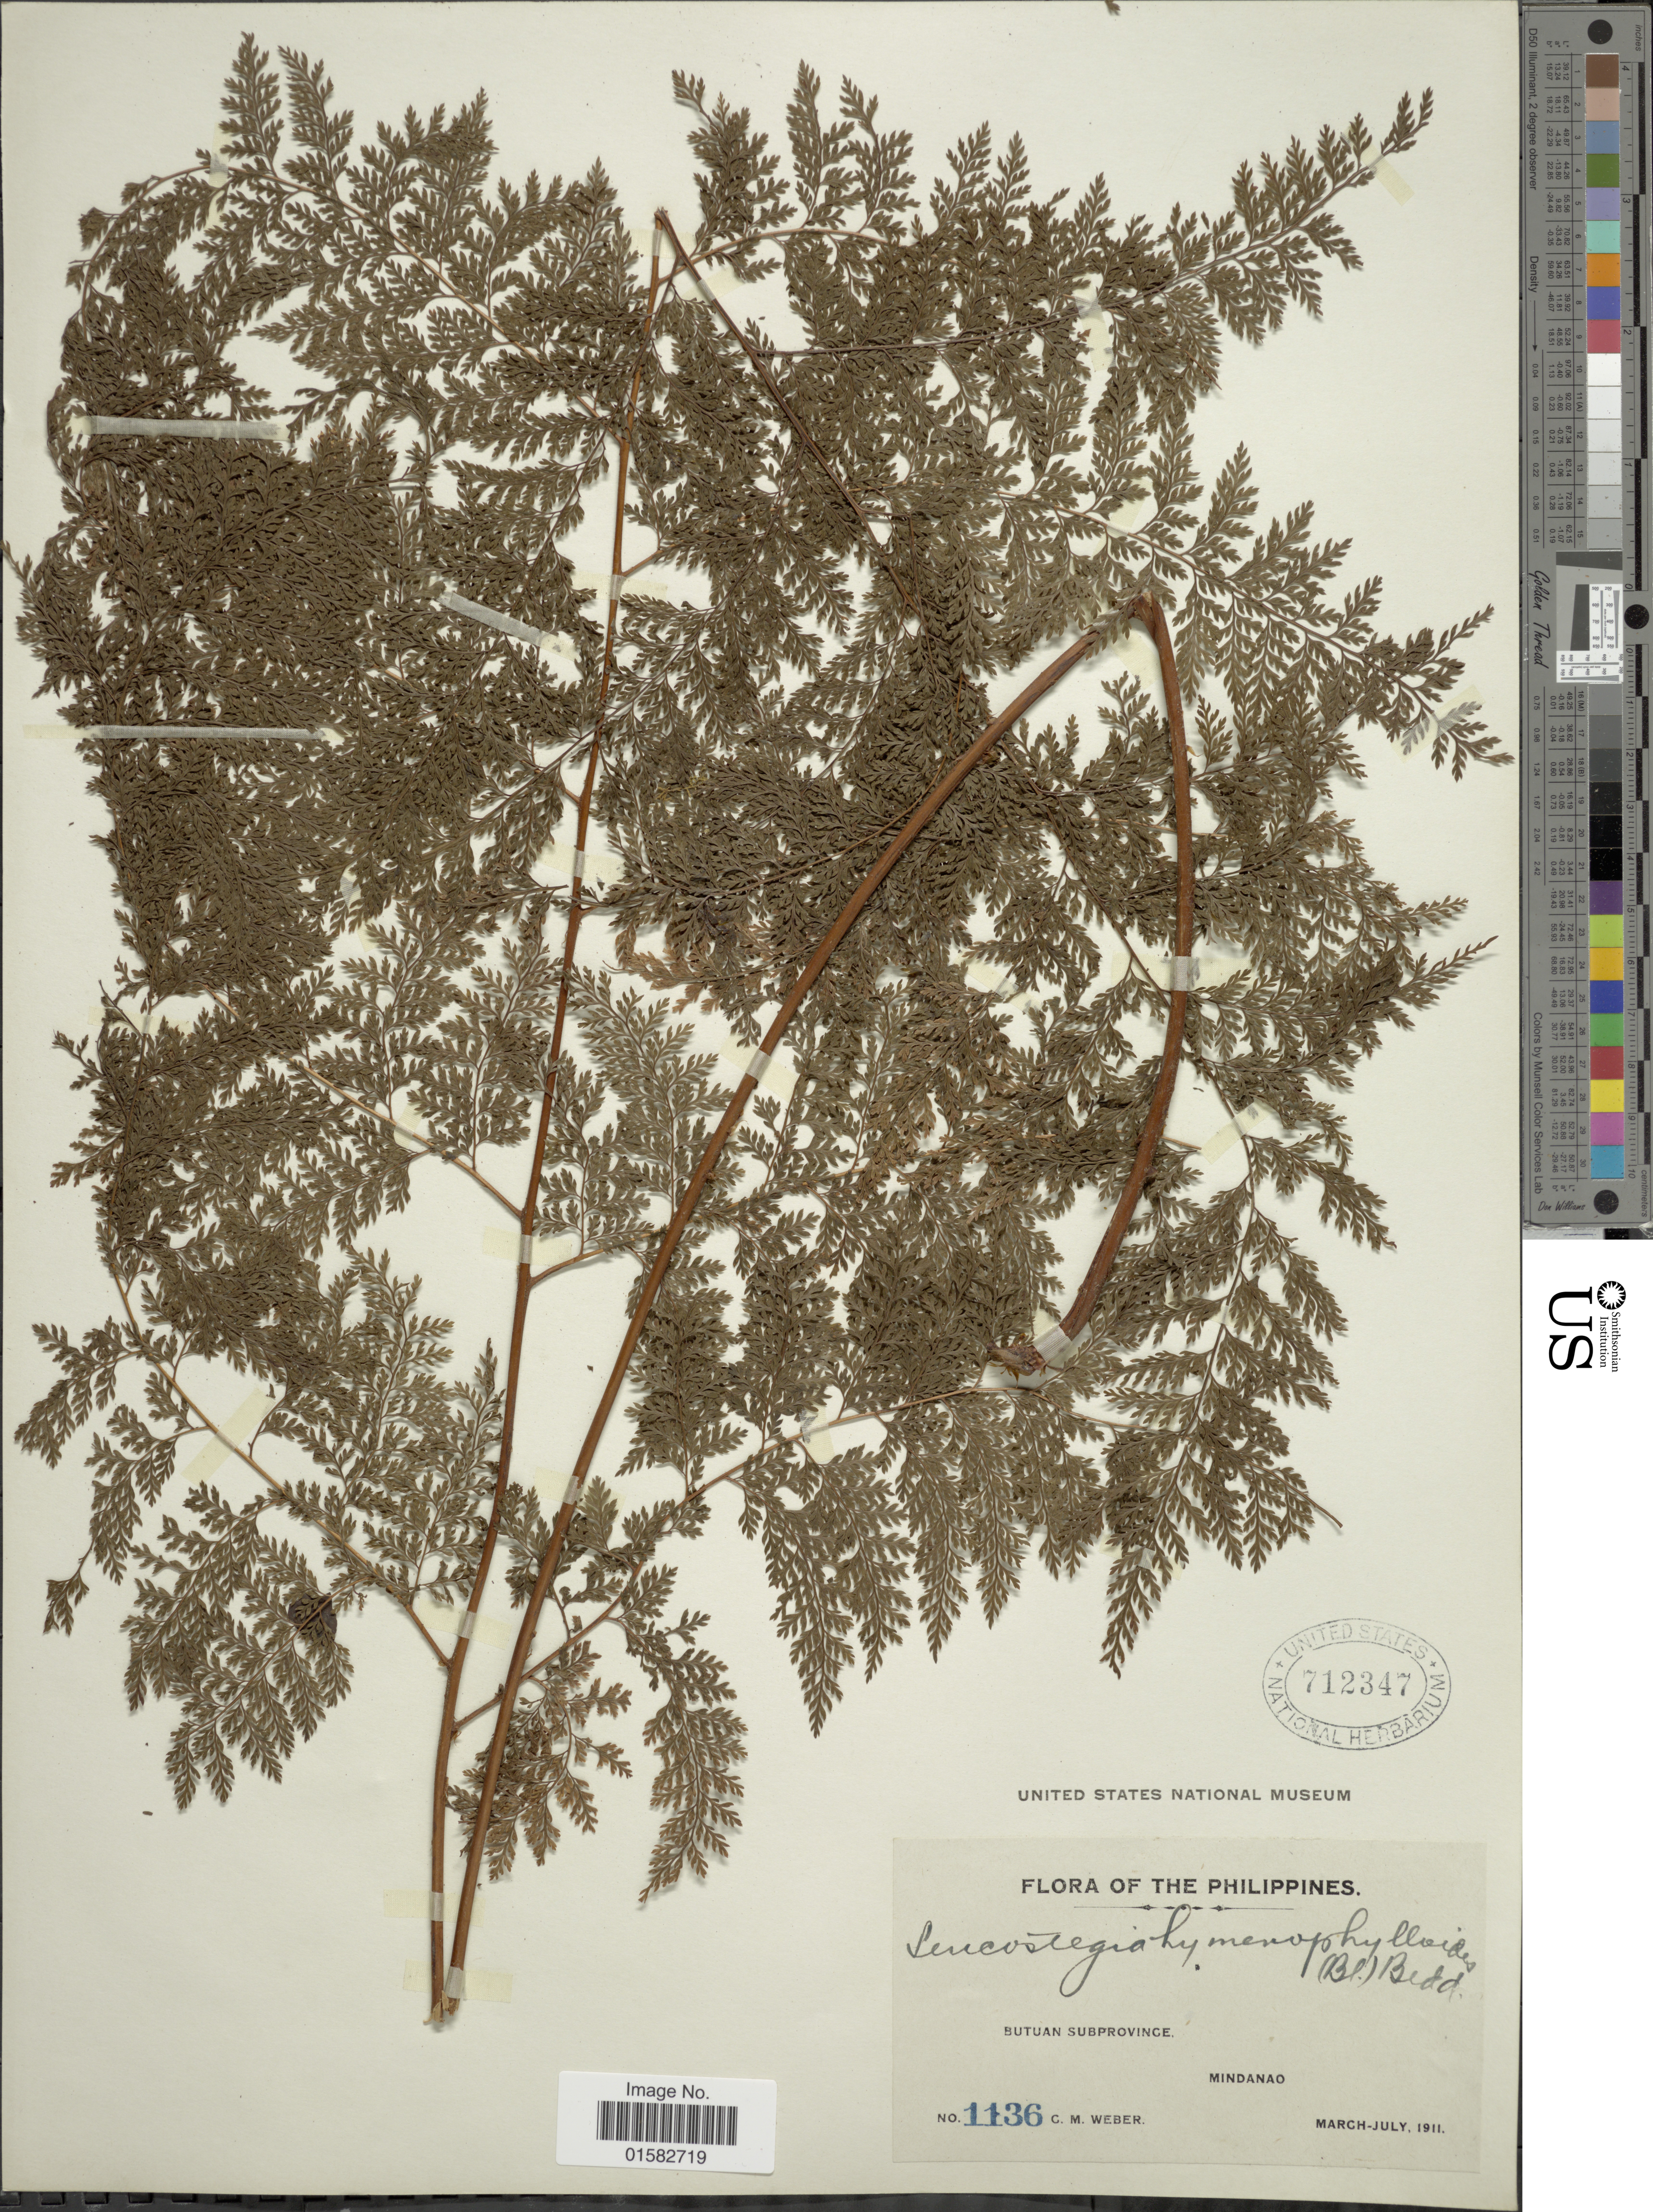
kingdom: Plantae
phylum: Tracheophyta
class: Polypodiopsida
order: Polypodiales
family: Davalliaceae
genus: Davallia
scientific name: Davallia hymenophylloides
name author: (Bedd.) Kuhn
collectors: C. M. Weber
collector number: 1136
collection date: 1911-03/1911-07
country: Philippines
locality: Butuan Subprovince, Mindanao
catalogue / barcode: US 712347